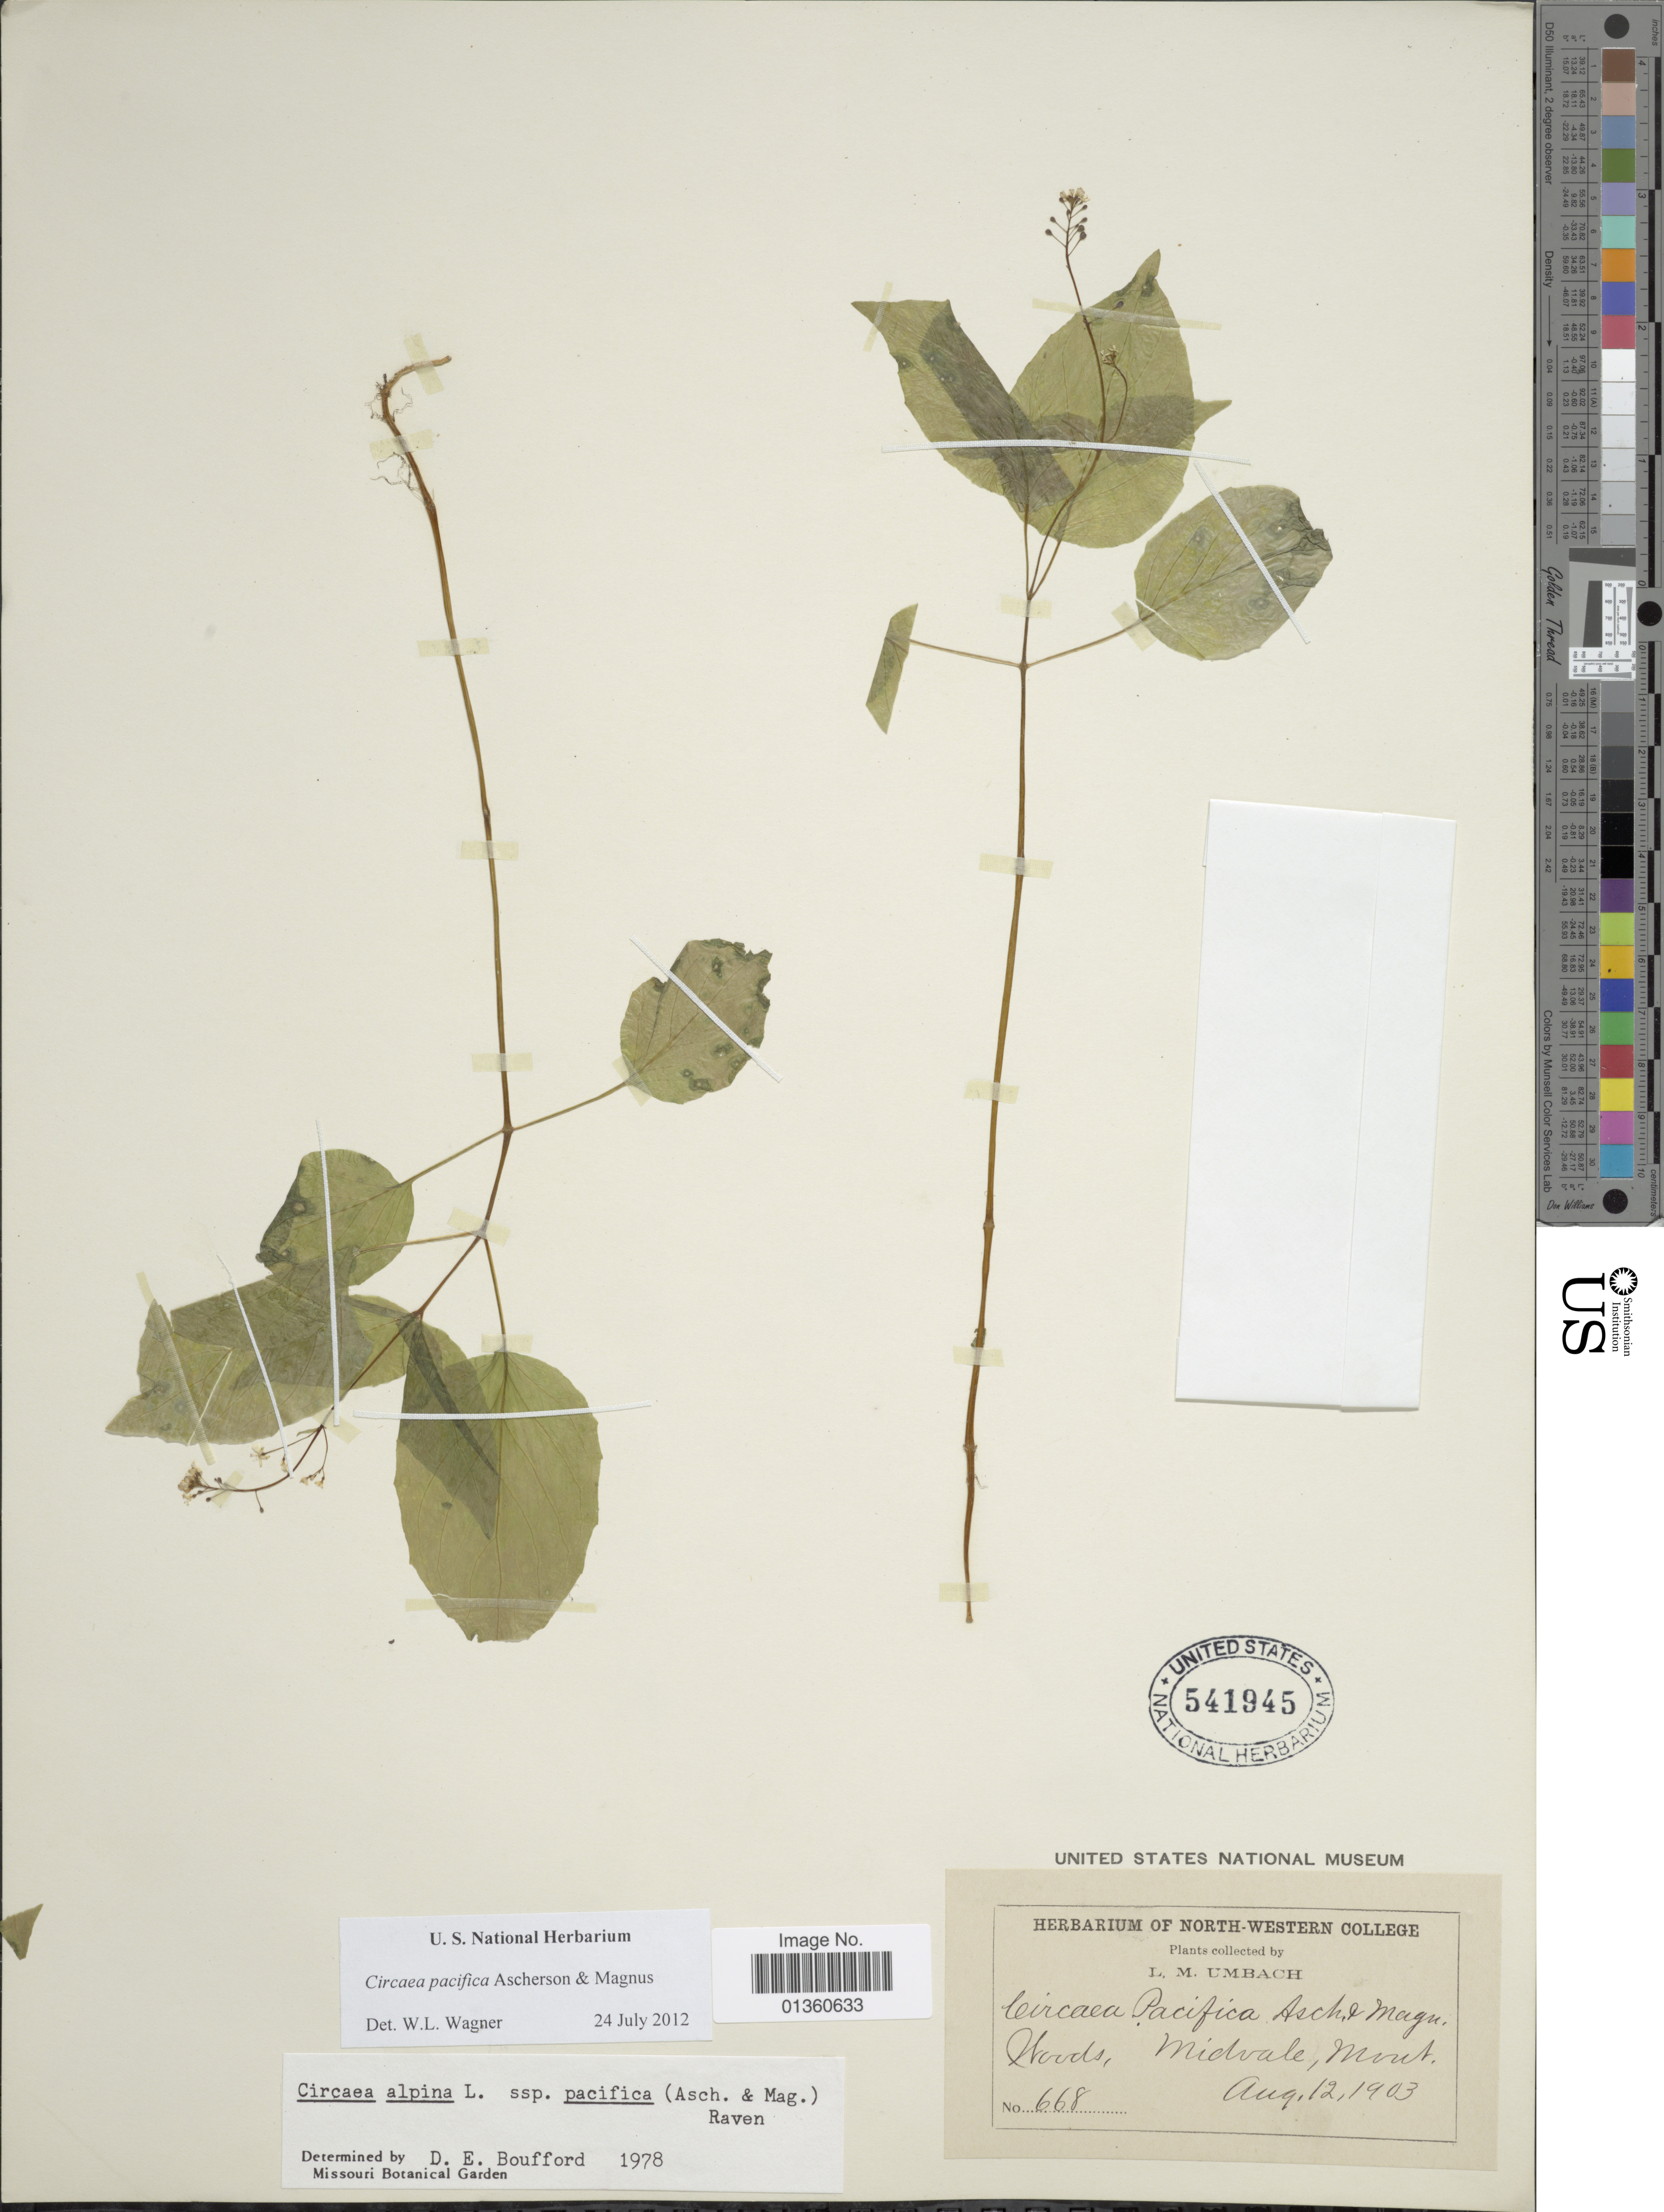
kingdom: Plantae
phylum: Tracheophyta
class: Magnoliopsida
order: Myrtales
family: Onagraceae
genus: Circaea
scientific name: Circaea pacifica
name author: Asch. & Magnus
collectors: L. M. Umbach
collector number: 668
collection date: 1903-08-12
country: United States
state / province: Montana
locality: Midvale, Mont.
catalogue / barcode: US 541945